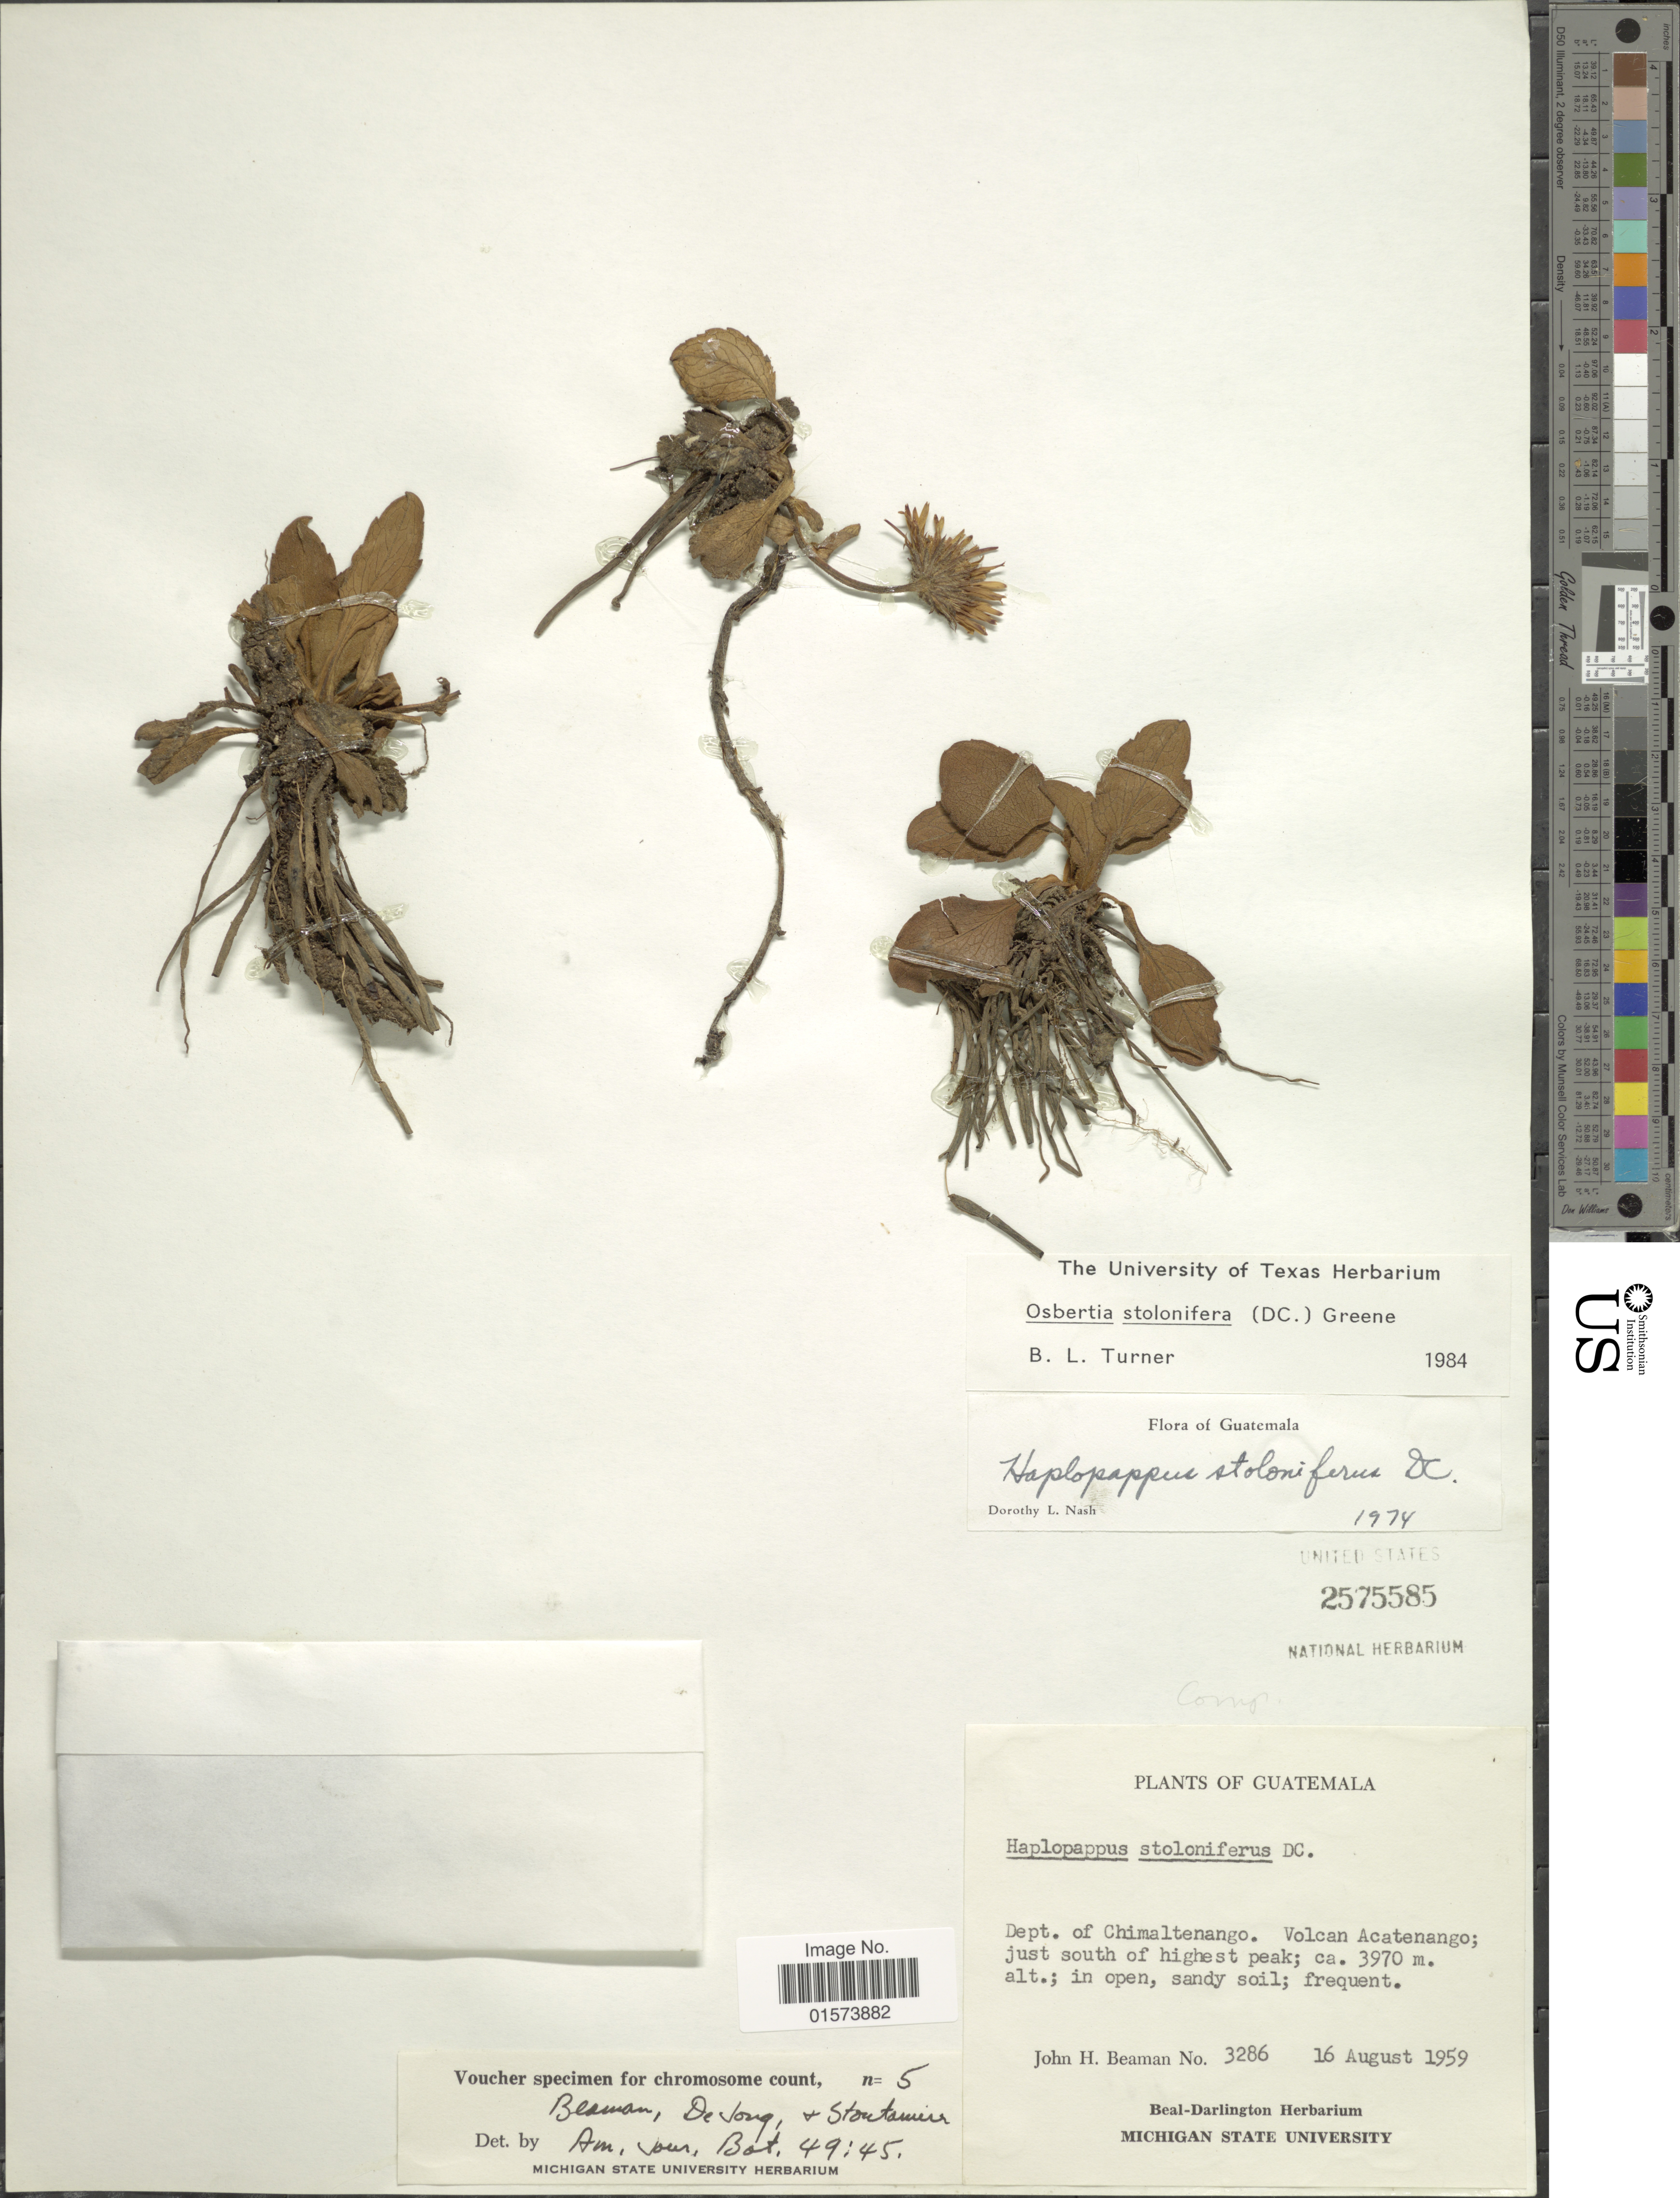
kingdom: Plantae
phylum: Tracheophyta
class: Magnoliopsida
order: Asterales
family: Asteraceae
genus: Osbertia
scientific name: Osbertia stolonifera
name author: (DC.) Greene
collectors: J. H. Beaman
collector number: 3286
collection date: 1959-08-16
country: Guatemala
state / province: Chimaltenango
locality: Volcan Acatenango; just south of highest peak; in open sandy soil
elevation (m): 3970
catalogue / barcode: US 2575585